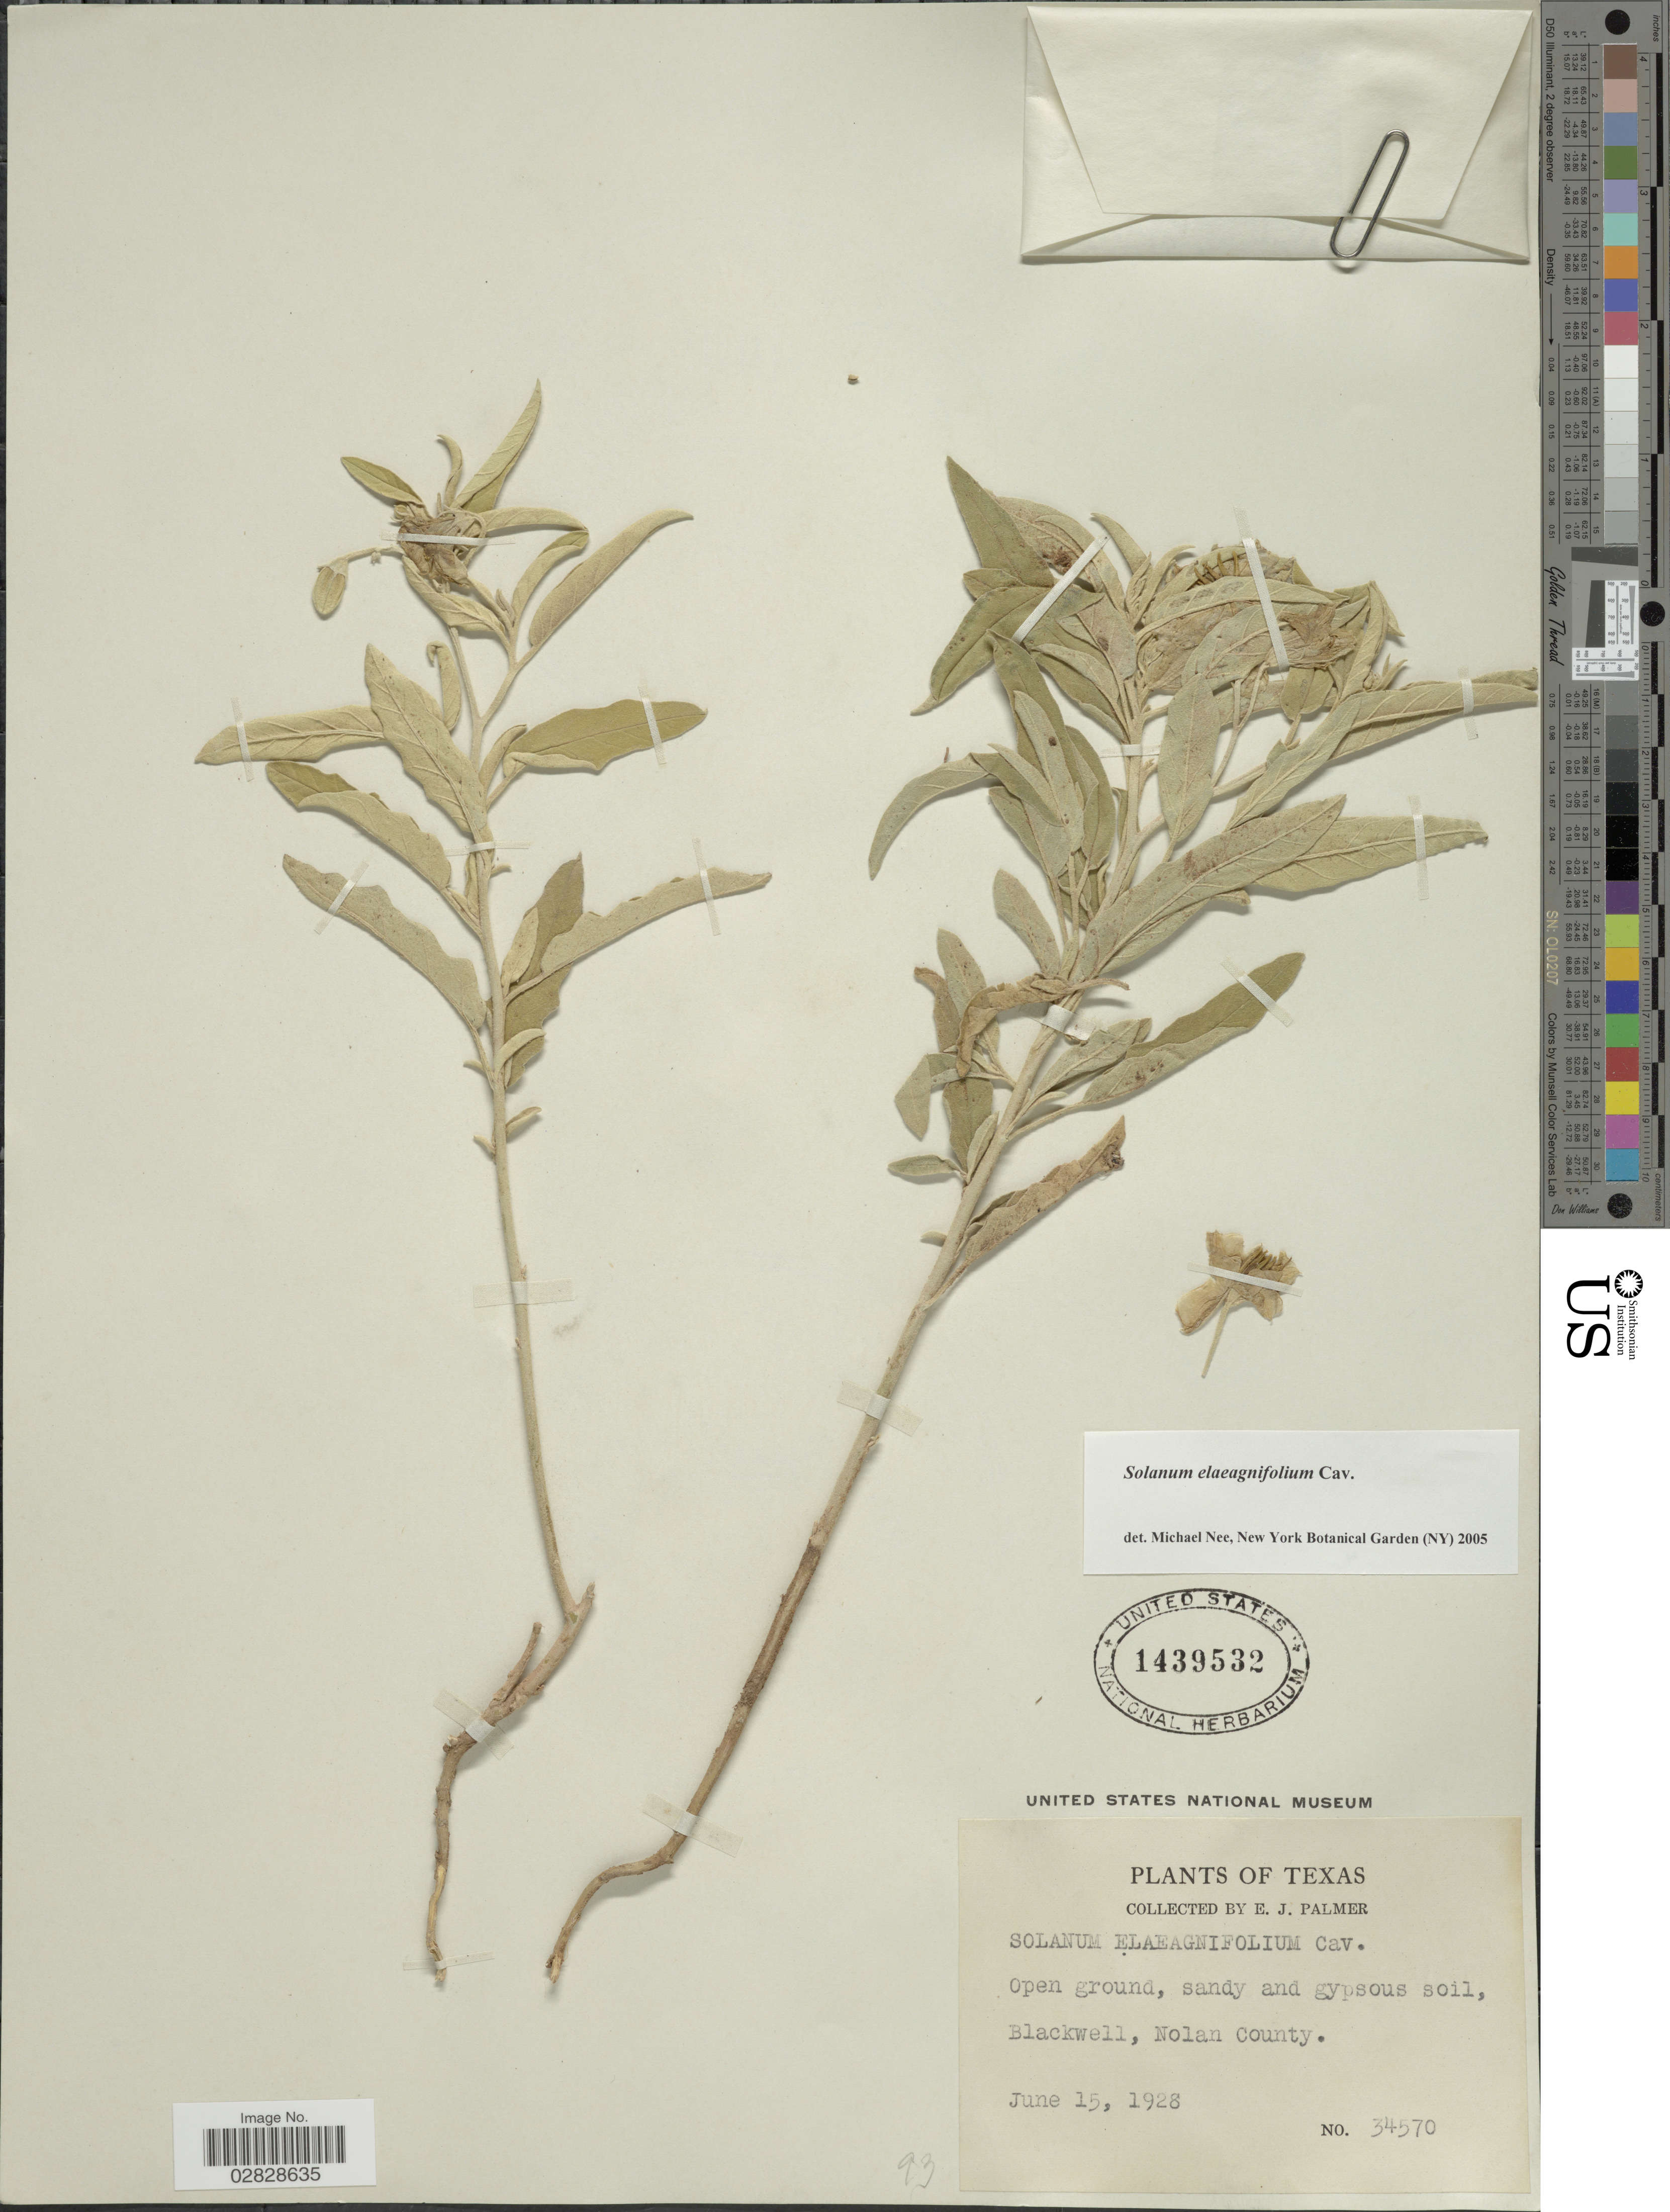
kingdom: Plantae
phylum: Tracheophyta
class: Magnoliopsida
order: Solanales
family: Solanaceae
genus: Solanum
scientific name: Solanum elaeagnifolium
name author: Cav.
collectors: E. J. Palmer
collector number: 34570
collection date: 1928-06-15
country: United States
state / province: Texas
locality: Blackwell, Nolan County.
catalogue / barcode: US 1439532